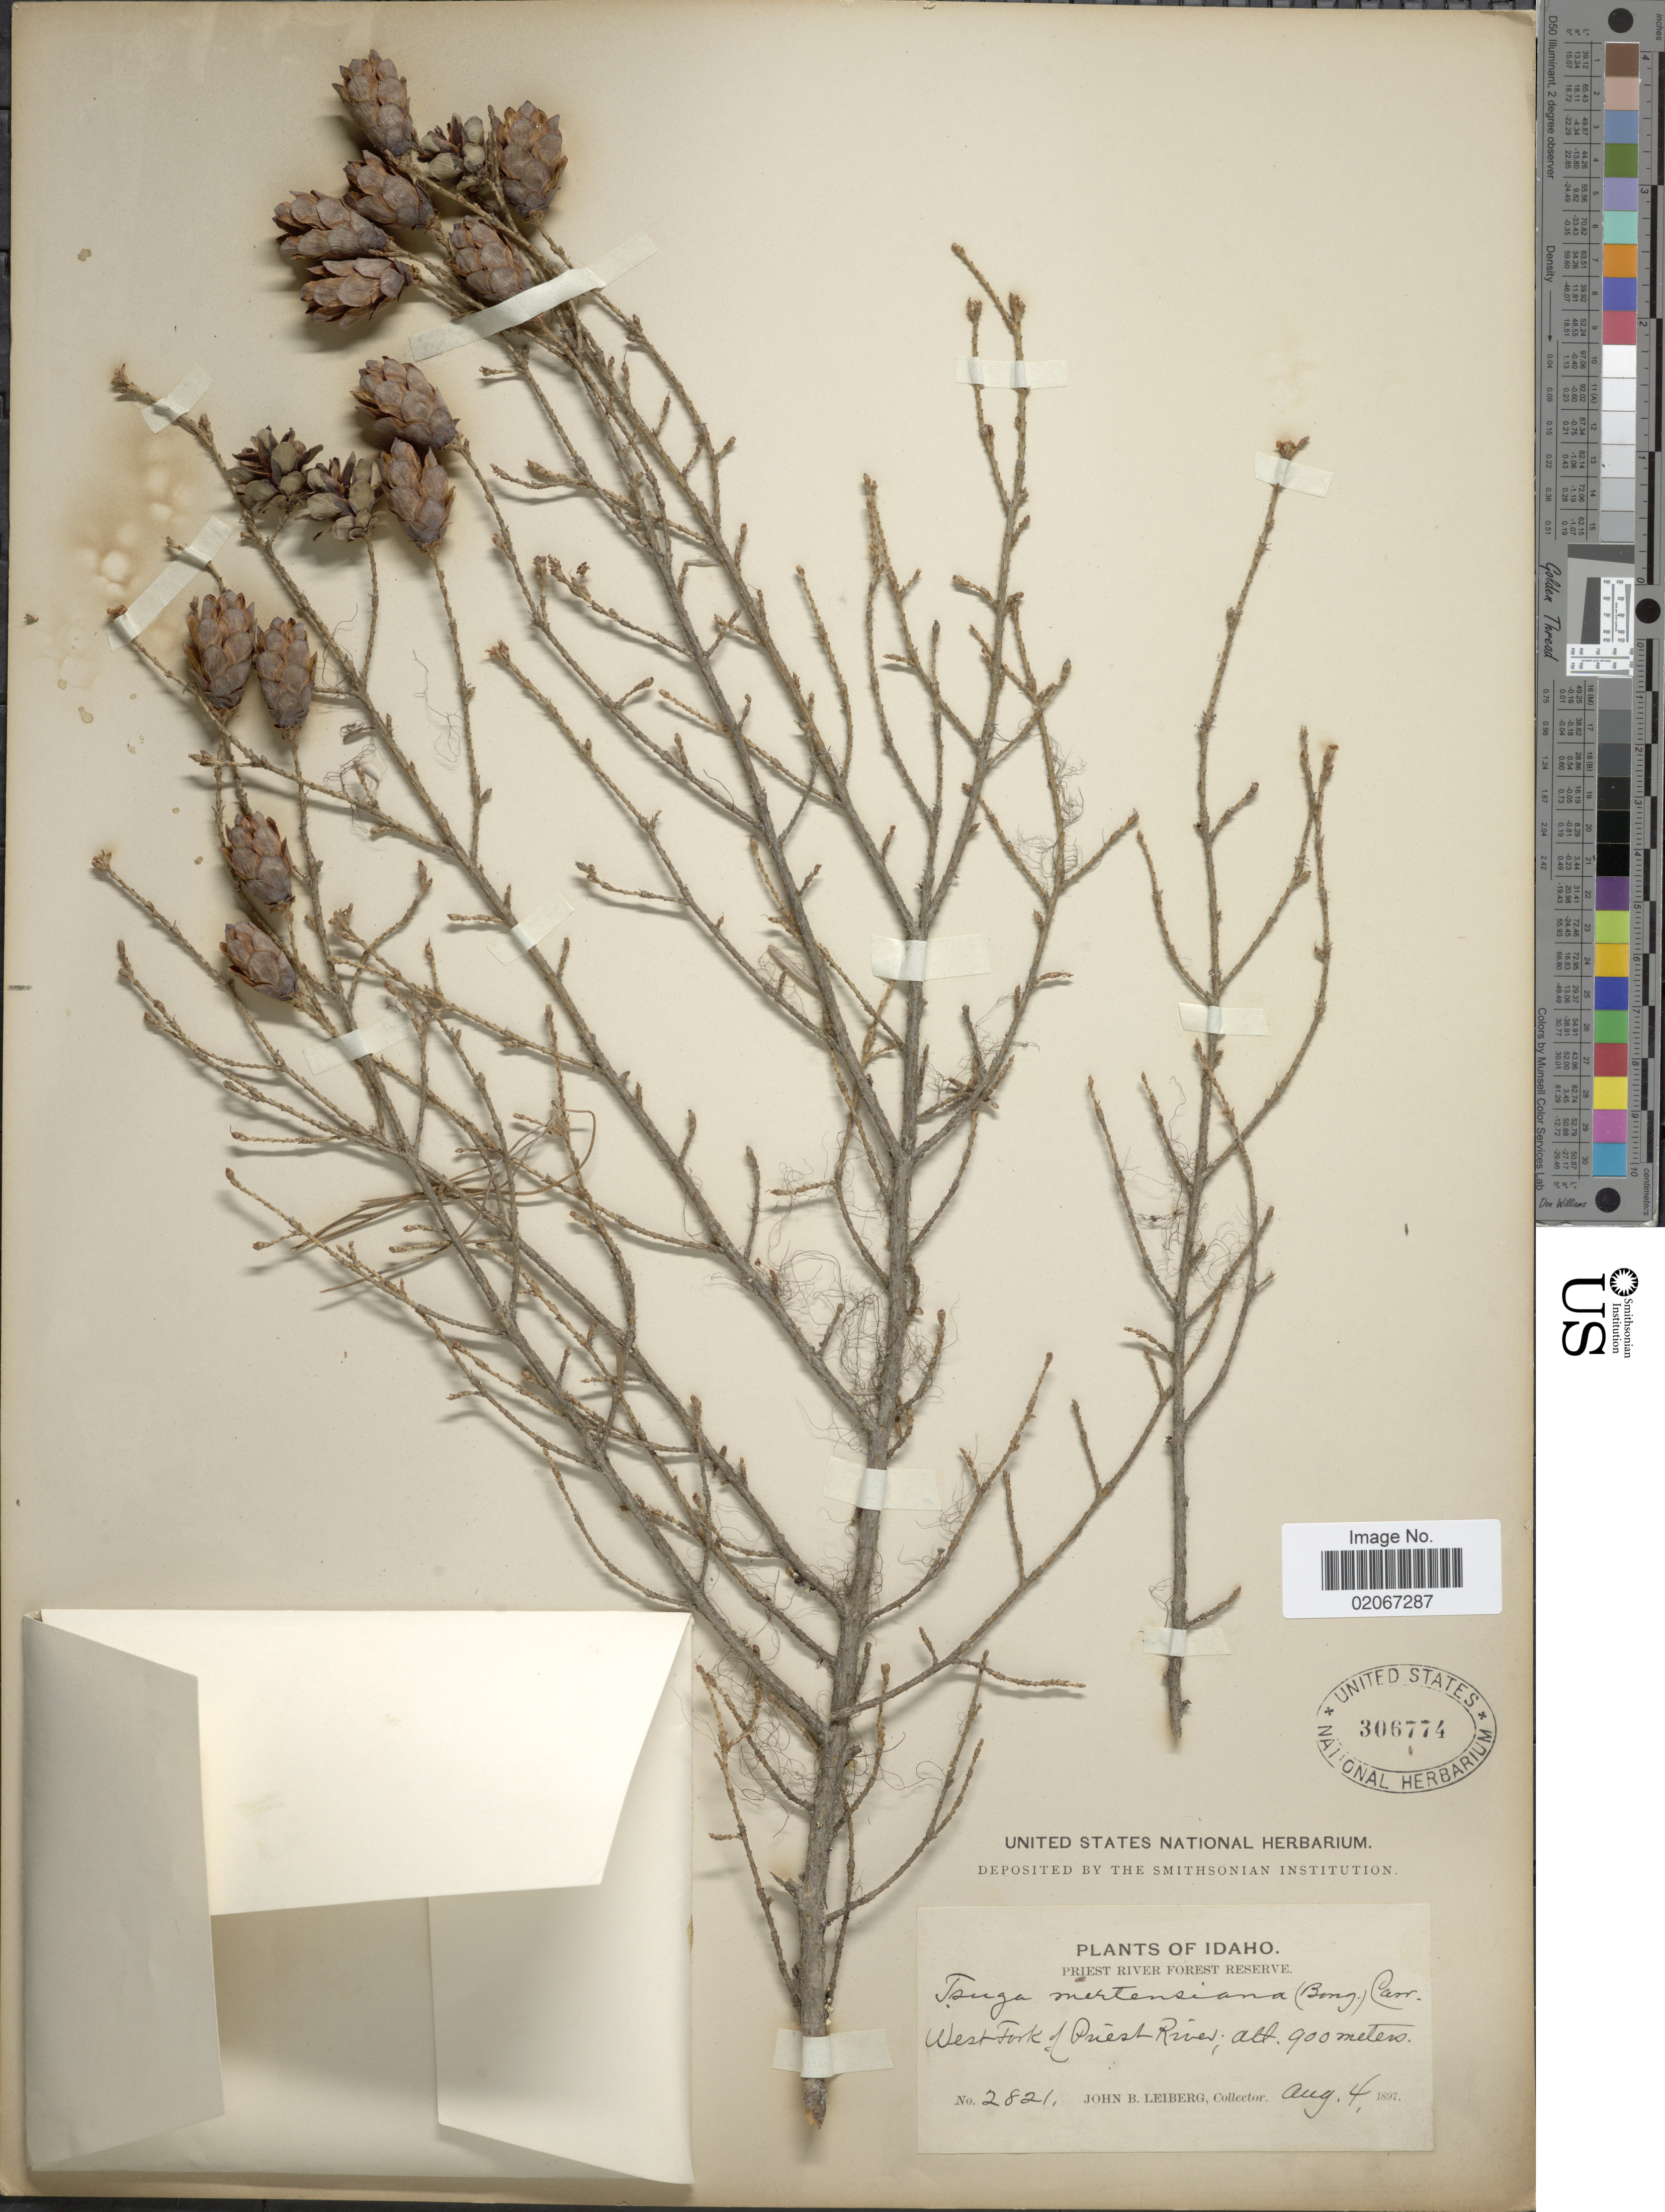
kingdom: Plantae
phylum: Tracheophyta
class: Pinopsida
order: Pinales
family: Pinaceae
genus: Tsuga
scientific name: Tsuga heterophylla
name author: (Raf.) Sarg.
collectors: J. B. Leiberg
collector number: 2821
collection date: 1897-08-04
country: United States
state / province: Idaho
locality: Priest River Forest Reserve. West Fork of Priest River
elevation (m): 900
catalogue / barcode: US 306774